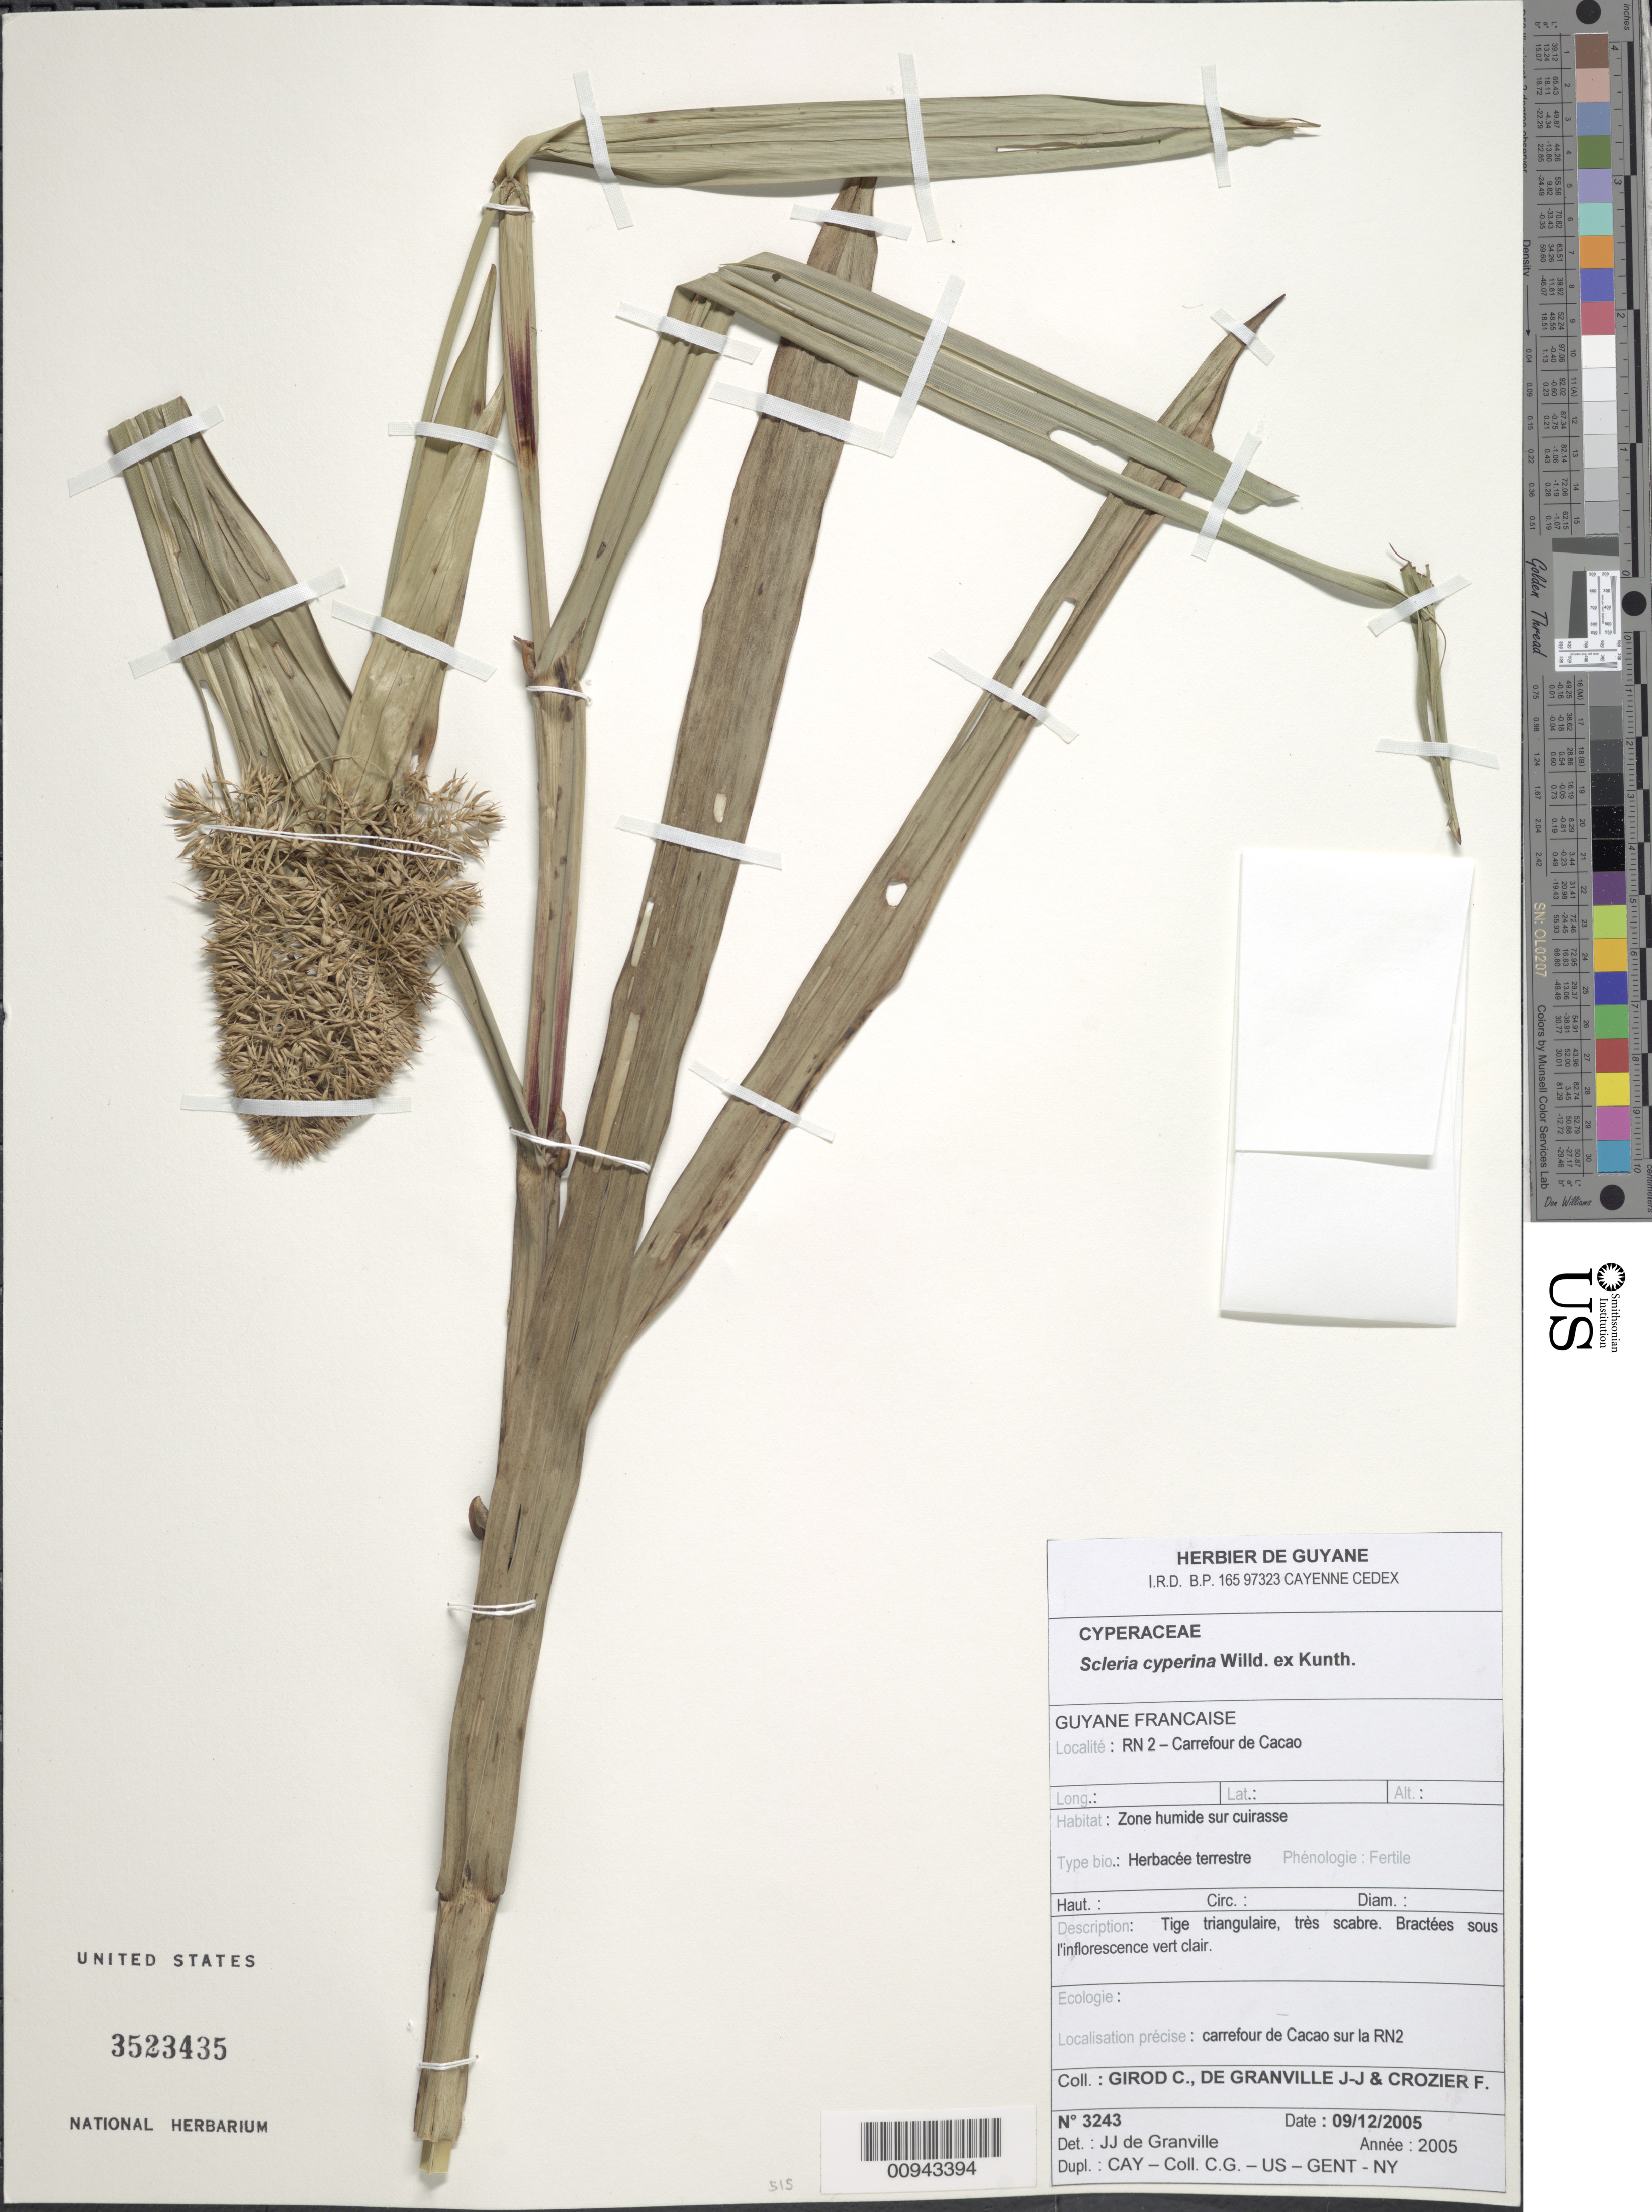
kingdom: Plantae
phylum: Tracheophyta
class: Liliopsida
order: Poales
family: Cyperaceae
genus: Scleria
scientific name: Scleria cyperina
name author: Willd. ex Kunth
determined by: Granville, J. J. de, (CAY), Institut de Recherche pour le Developpement (IRD) (FRENCH GUIANA)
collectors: C. Girod, J.-J. de Granville & F. Crozier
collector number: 3243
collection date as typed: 9-Dec-05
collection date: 2005-12-09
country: French Guiana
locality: RN2. Carrefour de Cacao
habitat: Zone humide sur cuirasse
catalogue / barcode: US 3523435